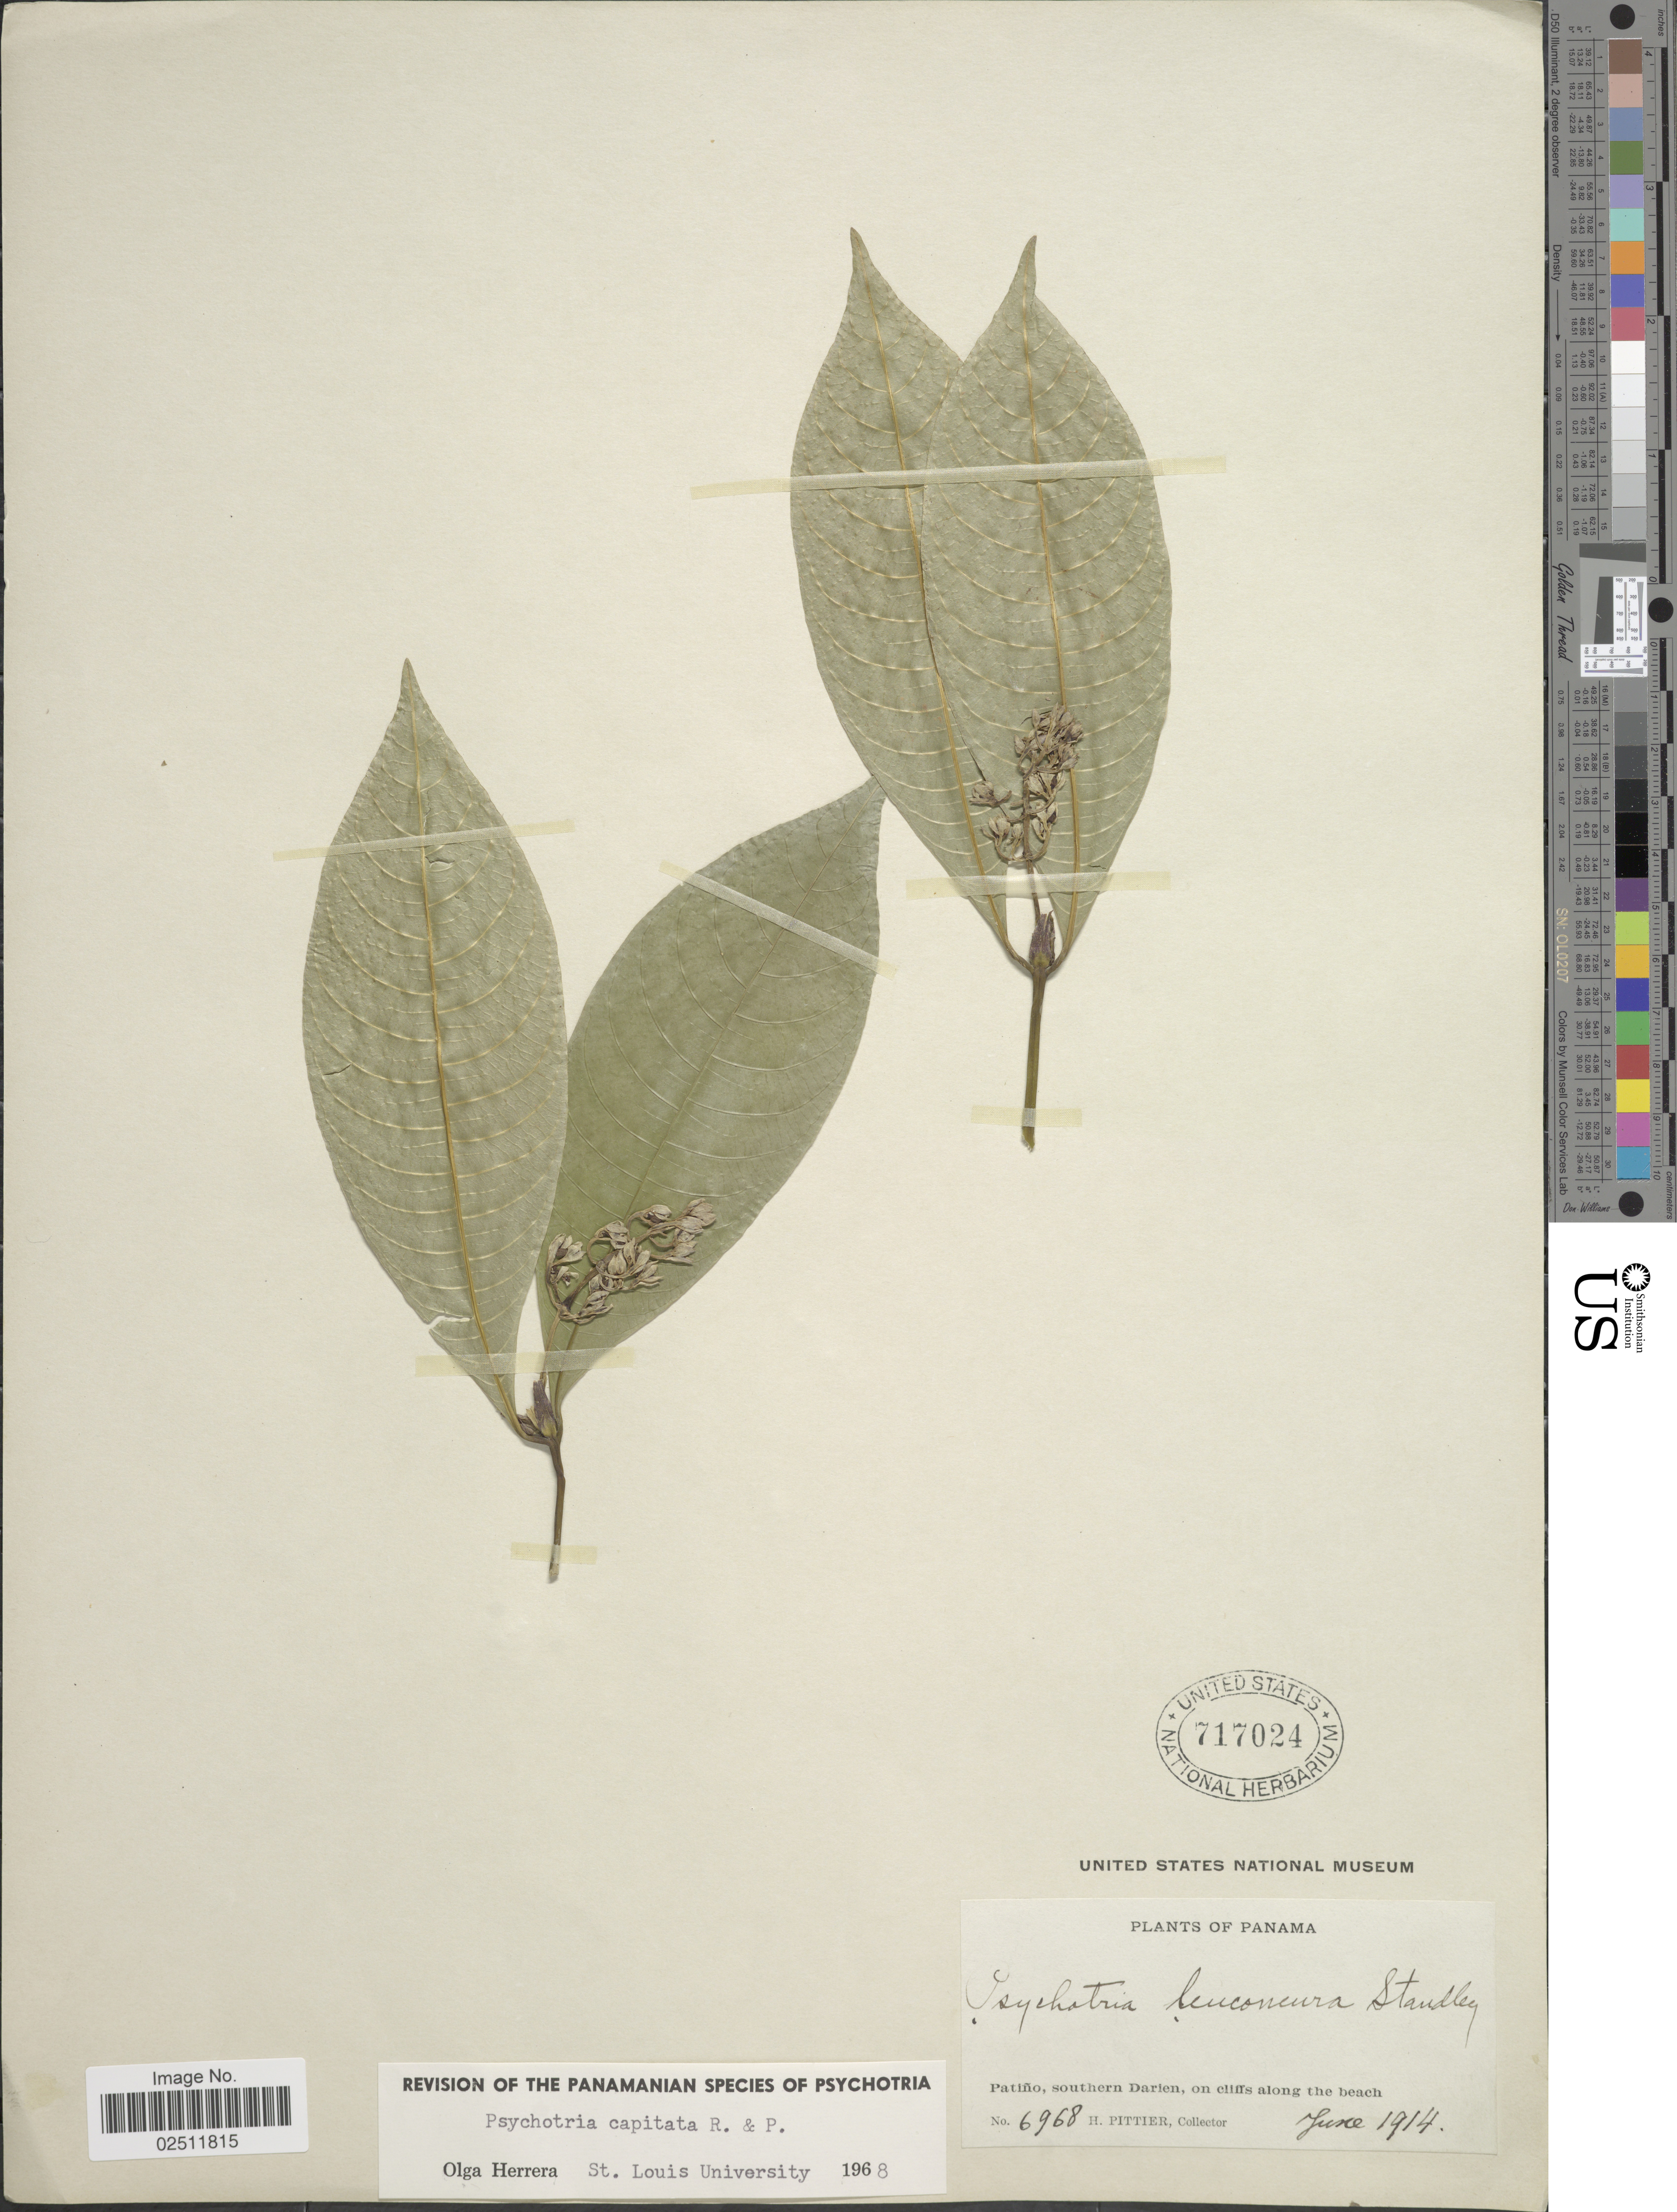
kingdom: Plantae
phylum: Tracheophyta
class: Magnoliopsida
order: Gentianales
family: Rubiaceae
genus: Psychotria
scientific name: Psychotria capitata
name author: Ruiz & Pav.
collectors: H. F. Pittier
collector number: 6968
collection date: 1914-06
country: Panama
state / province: Darién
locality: Patino, southern Darien, on cliffs along the beach.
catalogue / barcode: US 717024